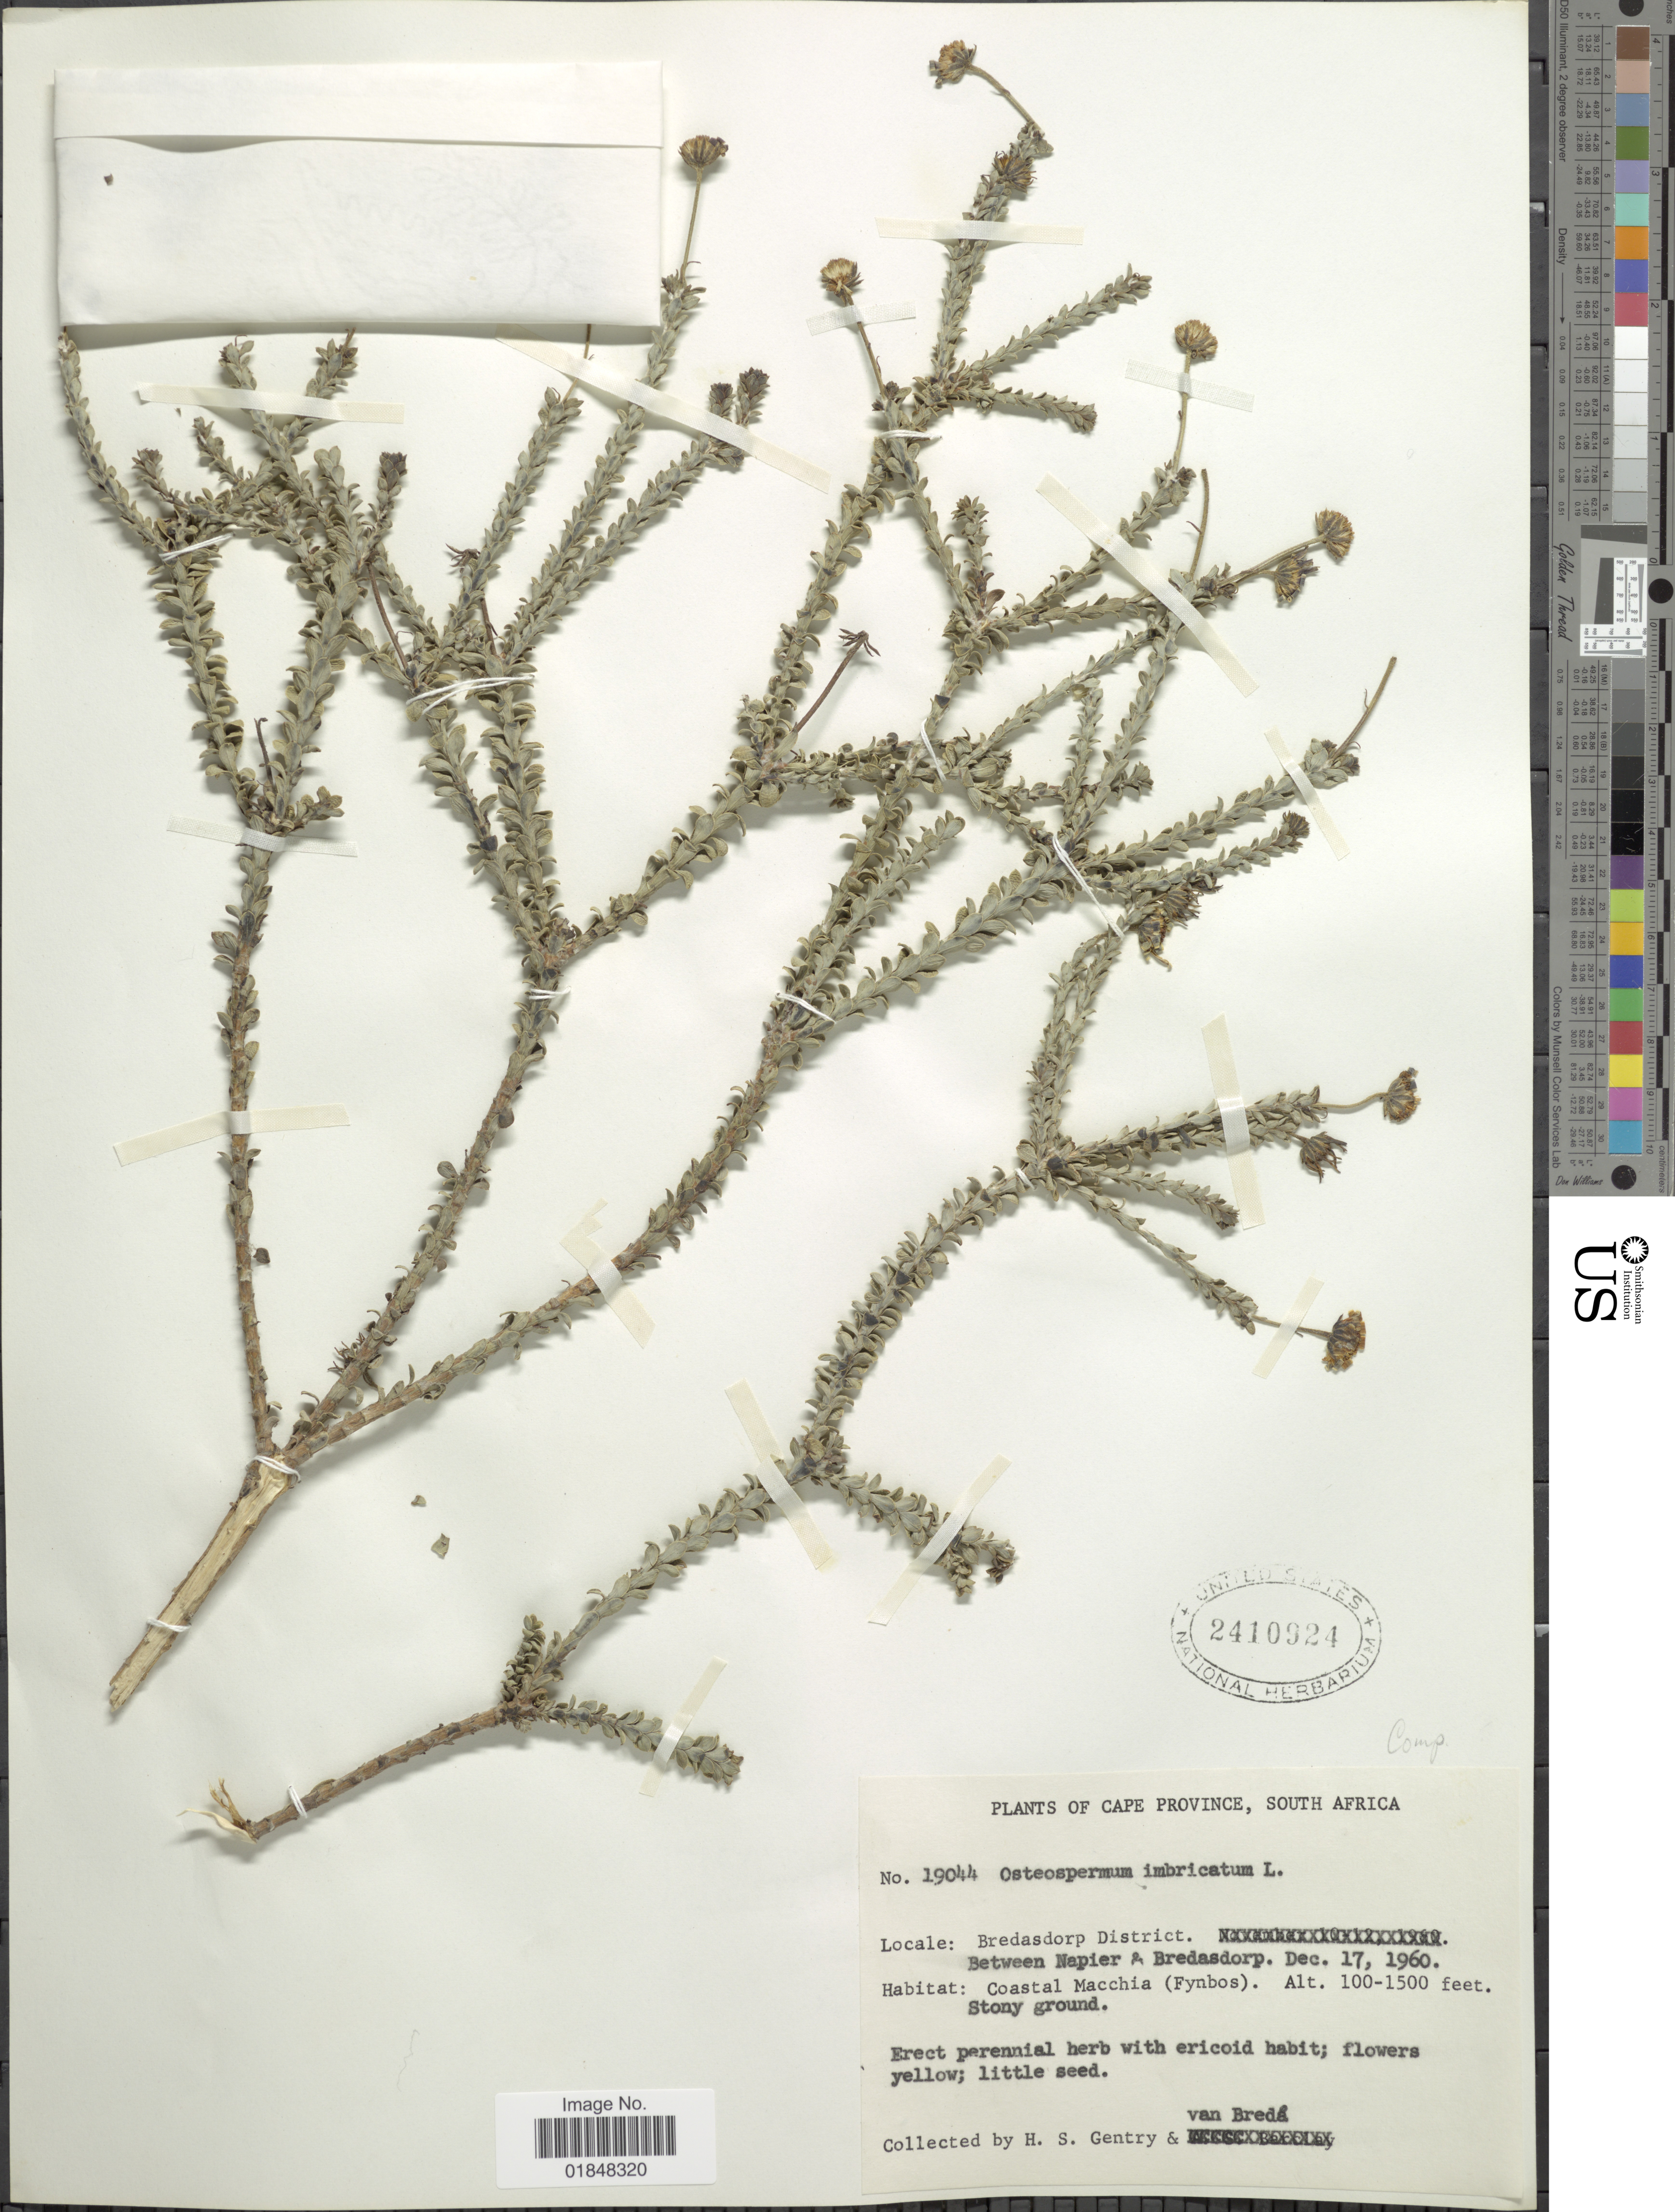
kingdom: Plantae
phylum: Tracheophyta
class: Magnoliopsida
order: Asterales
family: Asteraceae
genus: Osteospermum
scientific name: Osteospermum imbricatum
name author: L.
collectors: H. S. Gentry & Van Bredá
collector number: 19044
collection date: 1960-12-17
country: South Africa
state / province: Western Cape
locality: Bredasdorp District, Between Napier & Bredasdorp, Coastal Macchia (Fynbos)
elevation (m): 30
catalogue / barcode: US 2410924